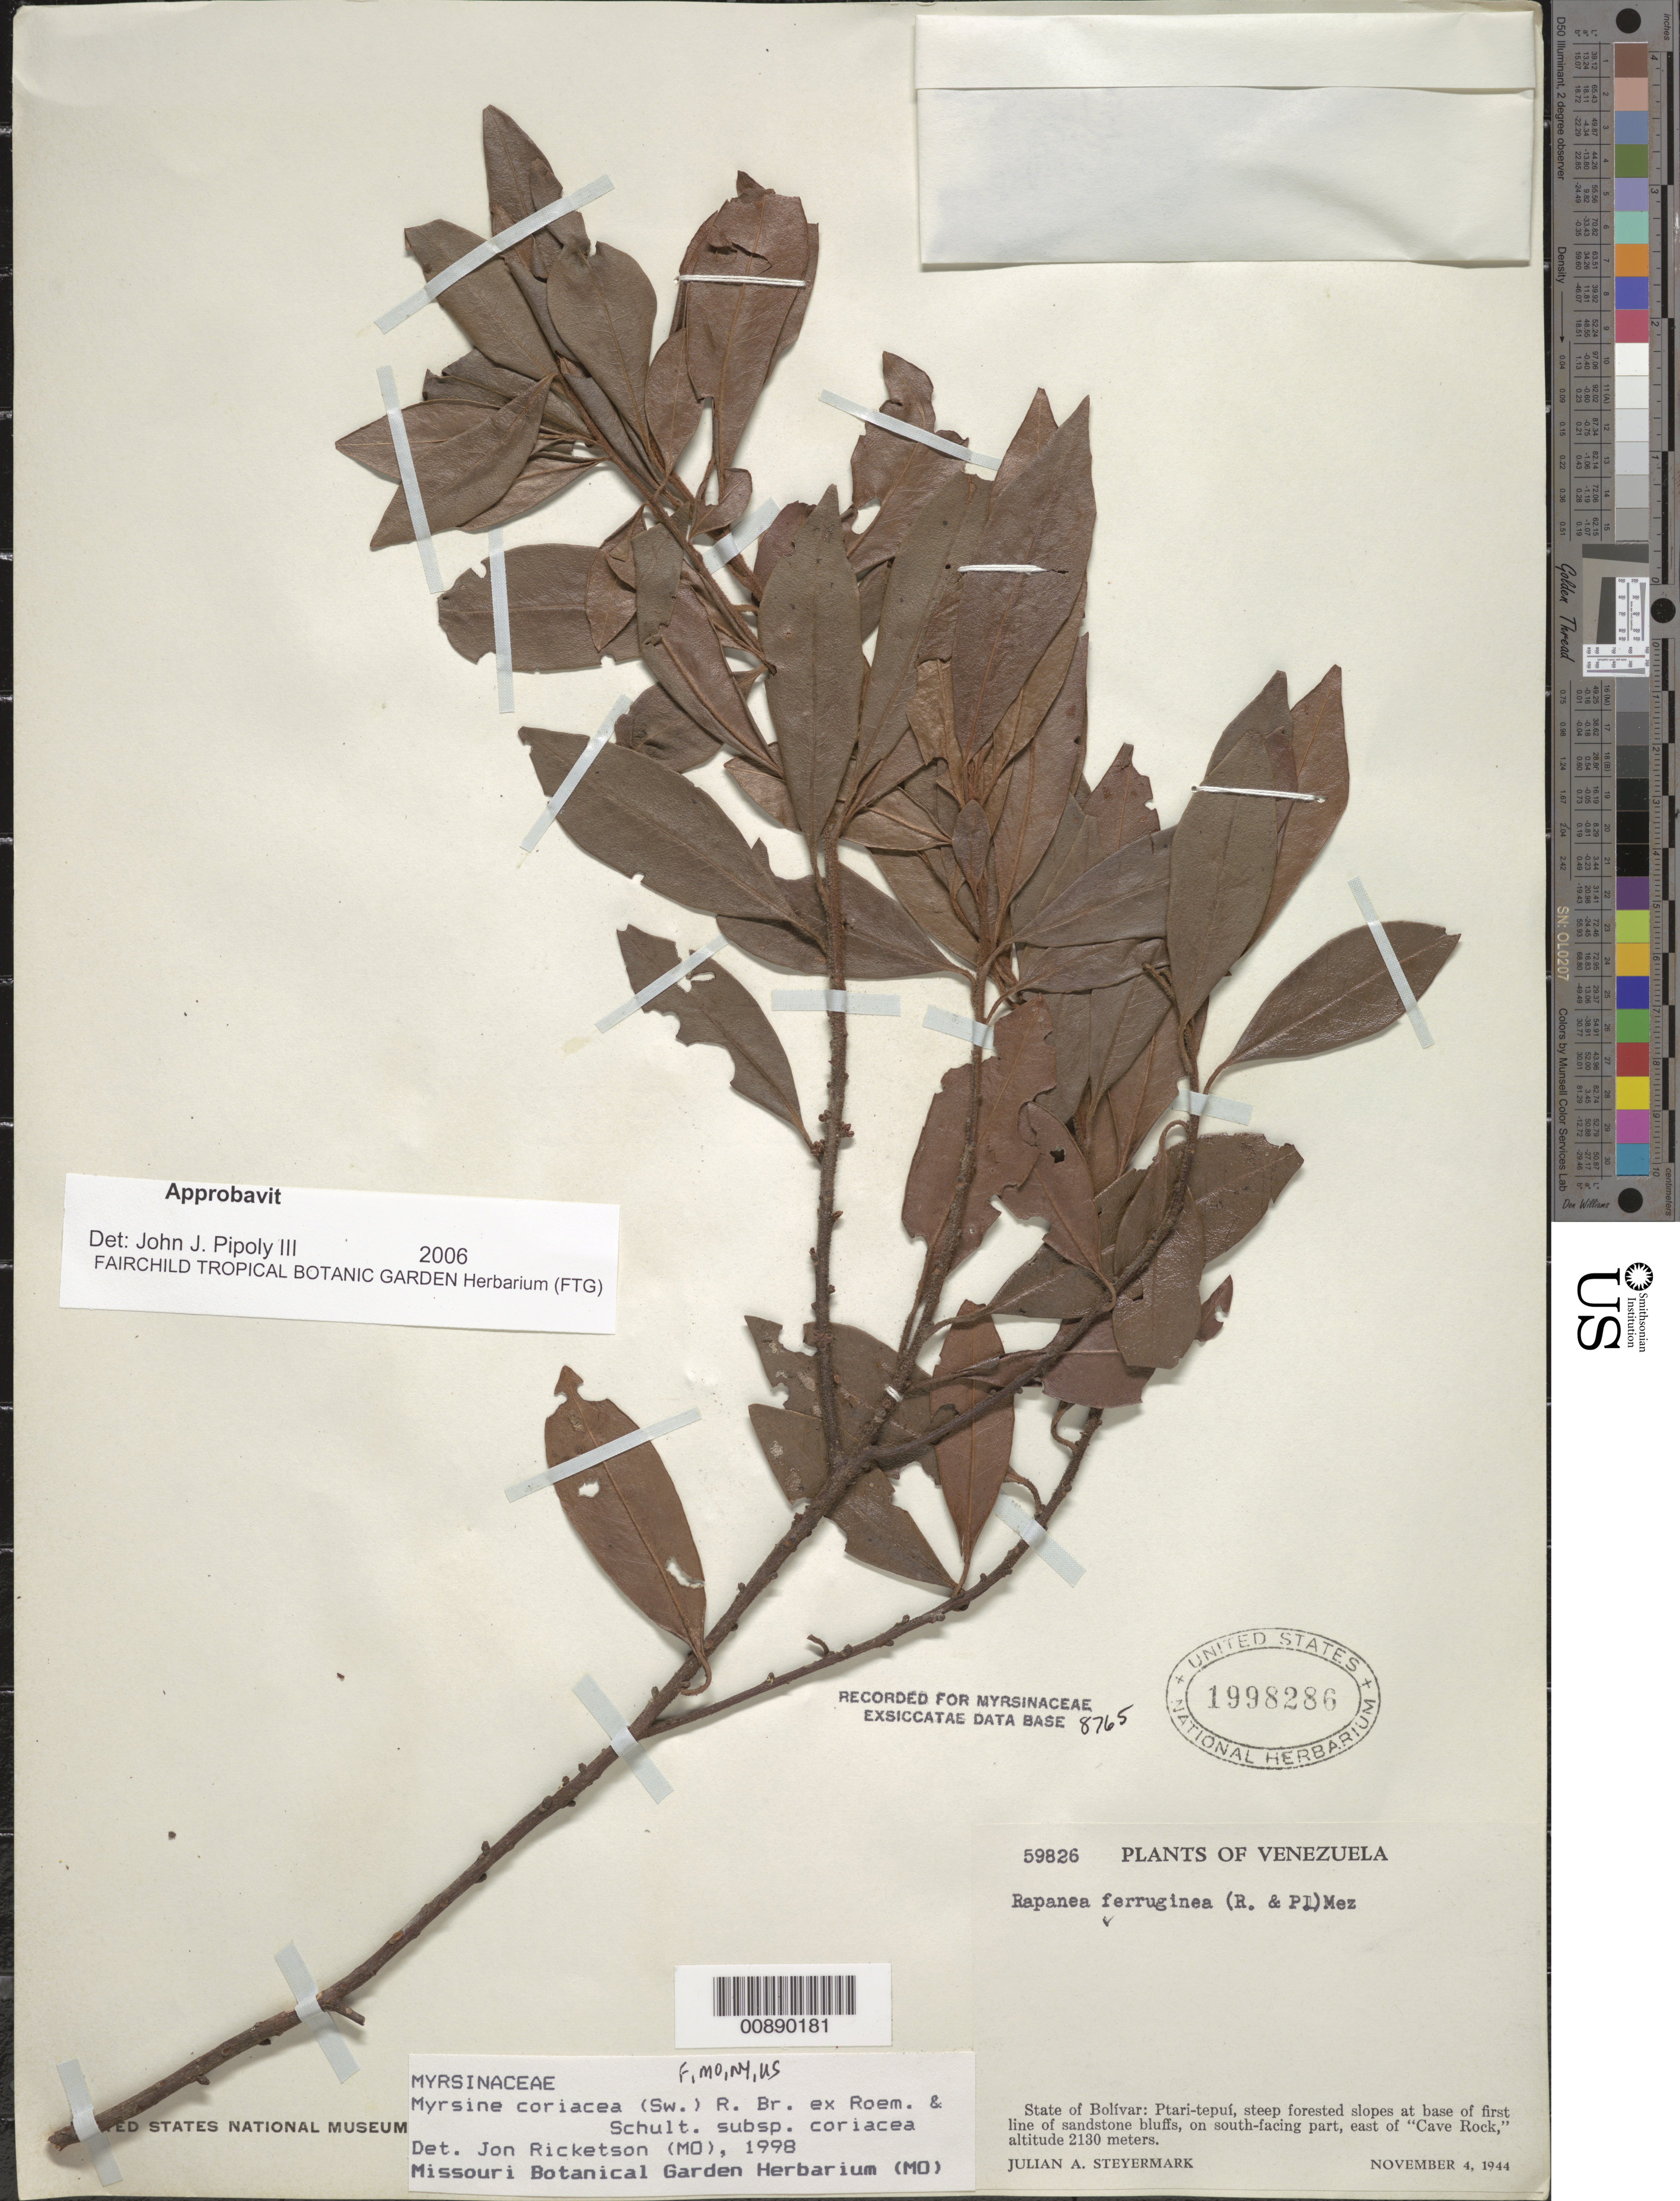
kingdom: Plantae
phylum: Tracheophyta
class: Magnoliopsida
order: Ericales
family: Primulaceae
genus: Myrsine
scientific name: Myrsine coriacea subsp. coriacea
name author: (Sw.) R. Br. ex Roem. & Schult.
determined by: Pipoly, J. J., III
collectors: J. Steyermark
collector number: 59826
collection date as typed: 4-Nov-44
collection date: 1944-11-04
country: Venezuela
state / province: Bolívar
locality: Ptari-tepuí, E of "Cave Rock"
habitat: Steep forested slopes at base of first line of sandstone bluffs, S-facing part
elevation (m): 2130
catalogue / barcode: US 1998286